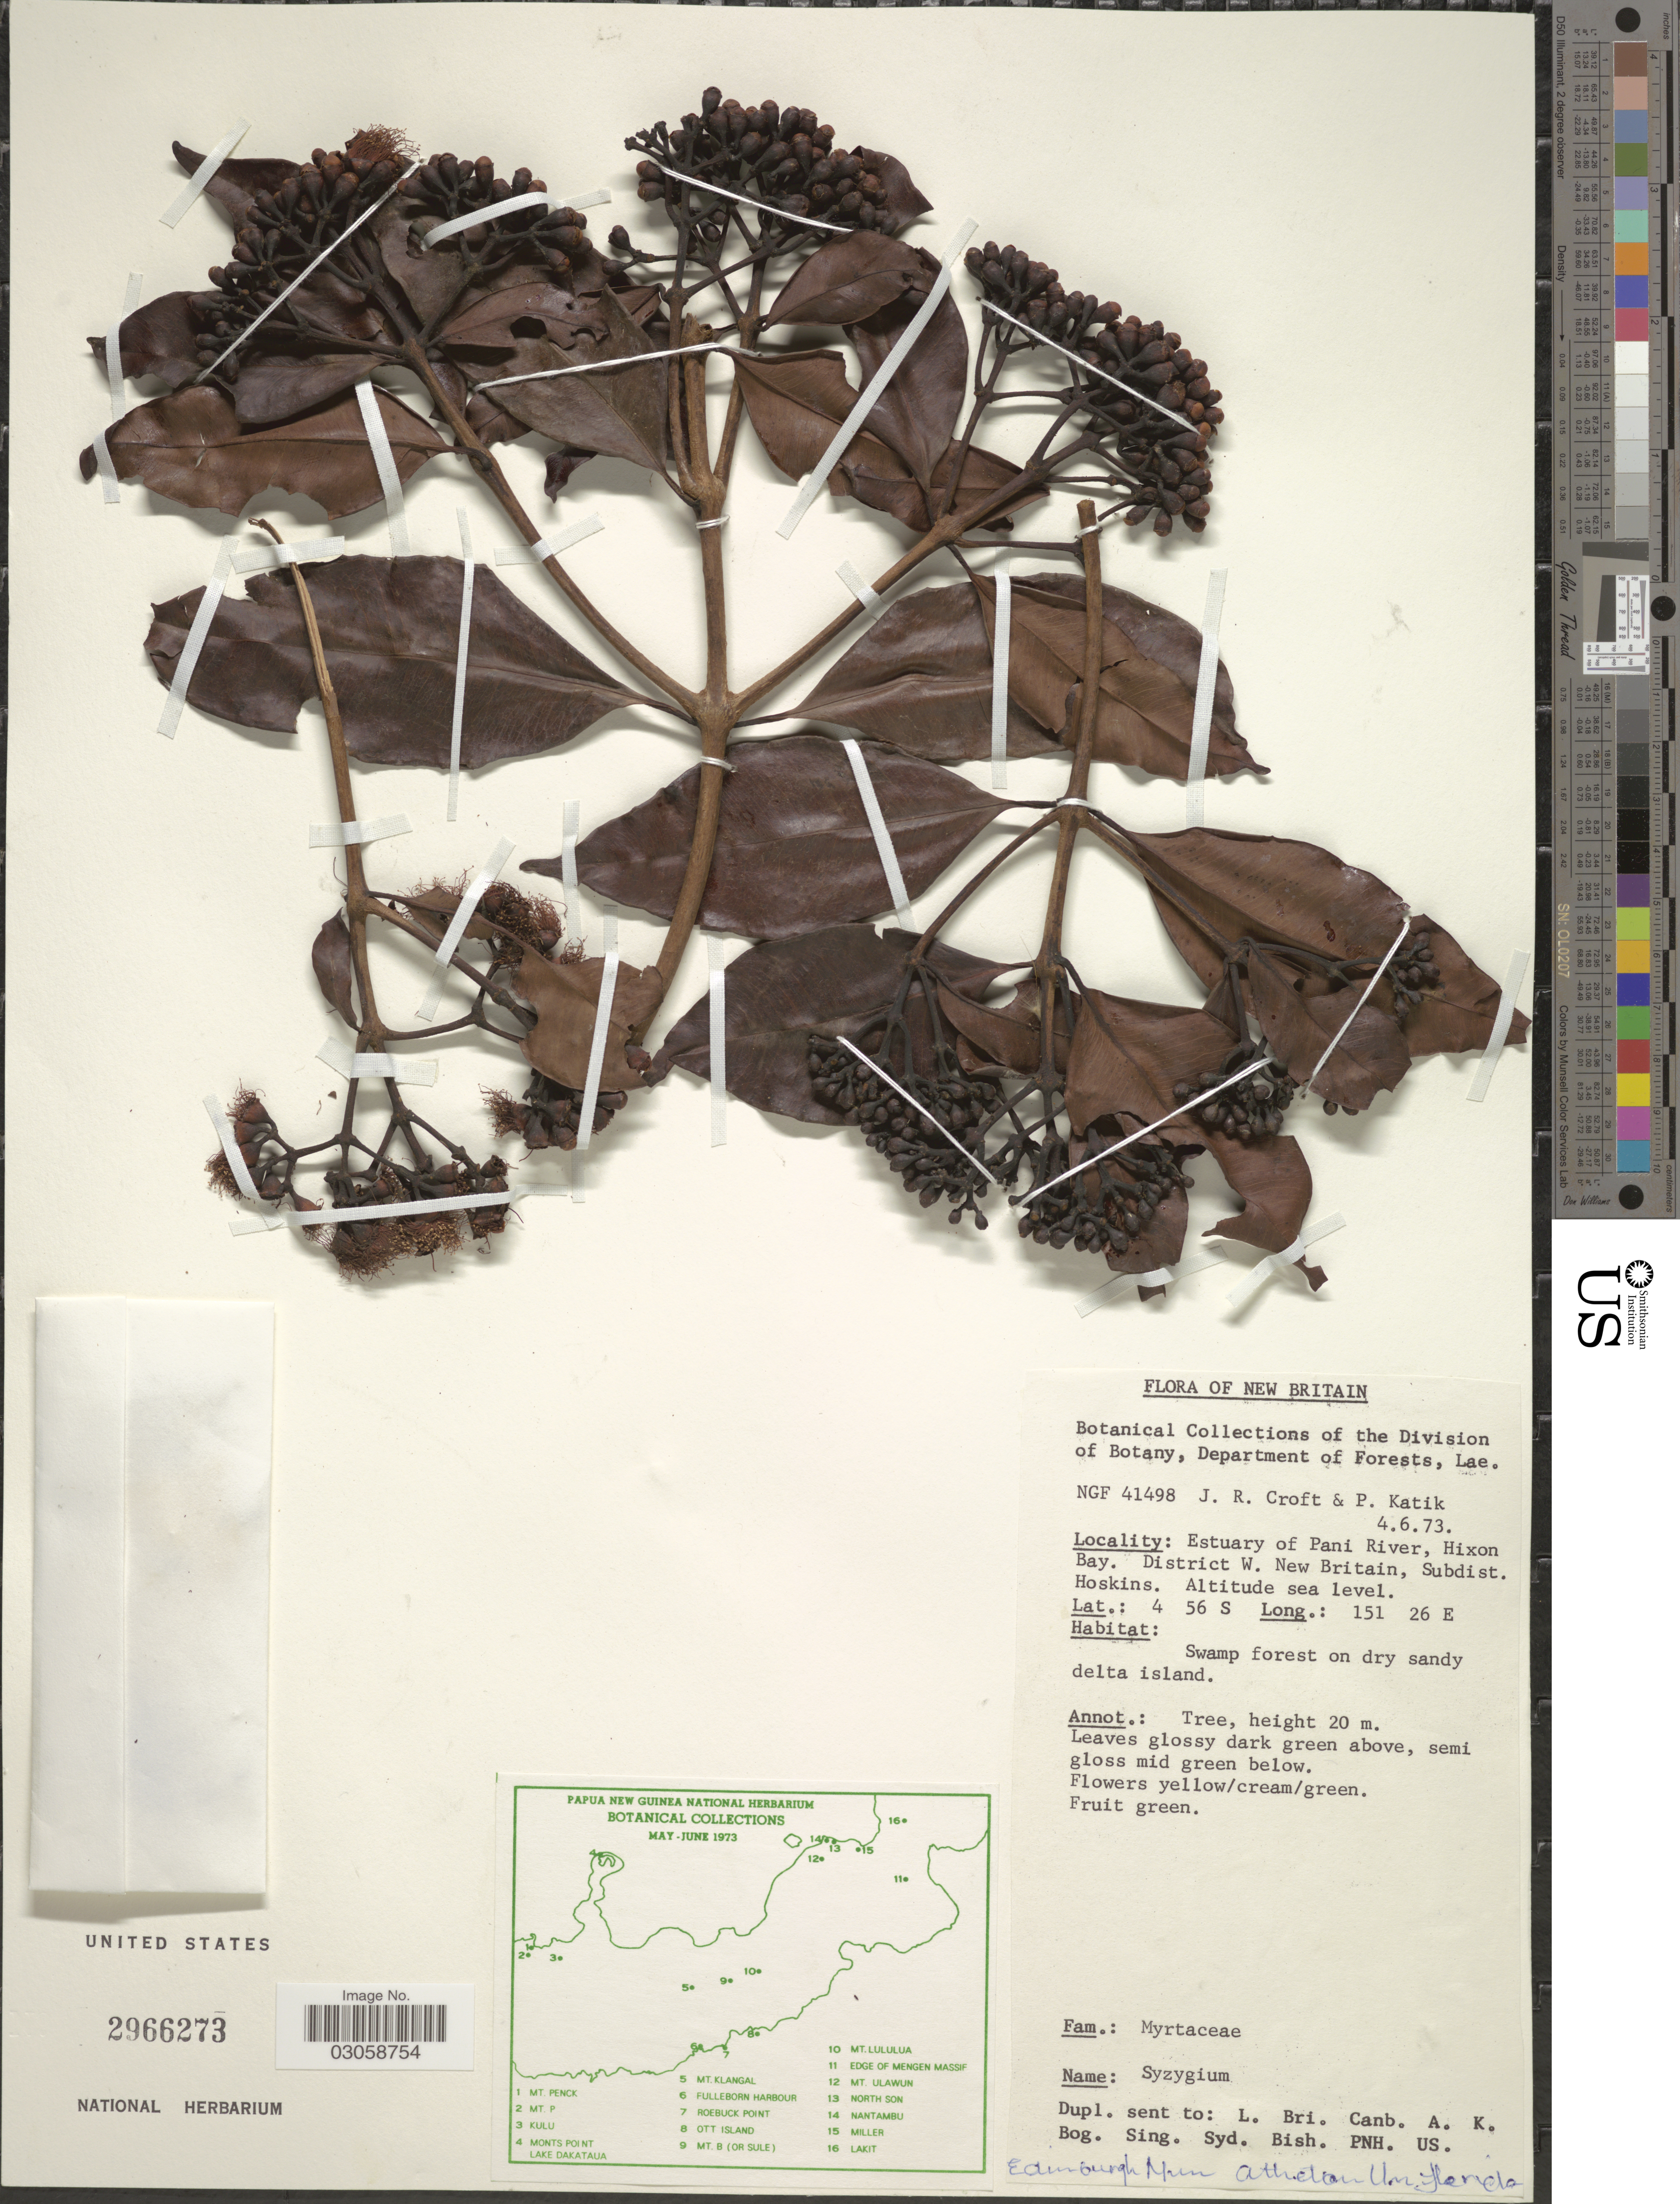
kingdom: Plantae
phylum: Tracheophyta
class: Magnoliopsida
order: Myrtales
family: Myrtaceae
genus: Syzygium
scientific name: Syzygium sp.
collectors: J. R. Croft & P. Katik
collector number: NGF 41498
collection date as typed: Transcribed d/m/y: 4/6/73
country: Papua New Guinea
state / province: West New Britain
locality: New Britain. Estuary of Pani River, Hixon Bay, District W. New Britain, Subdist. Hoskins.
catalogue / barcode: US 2966273